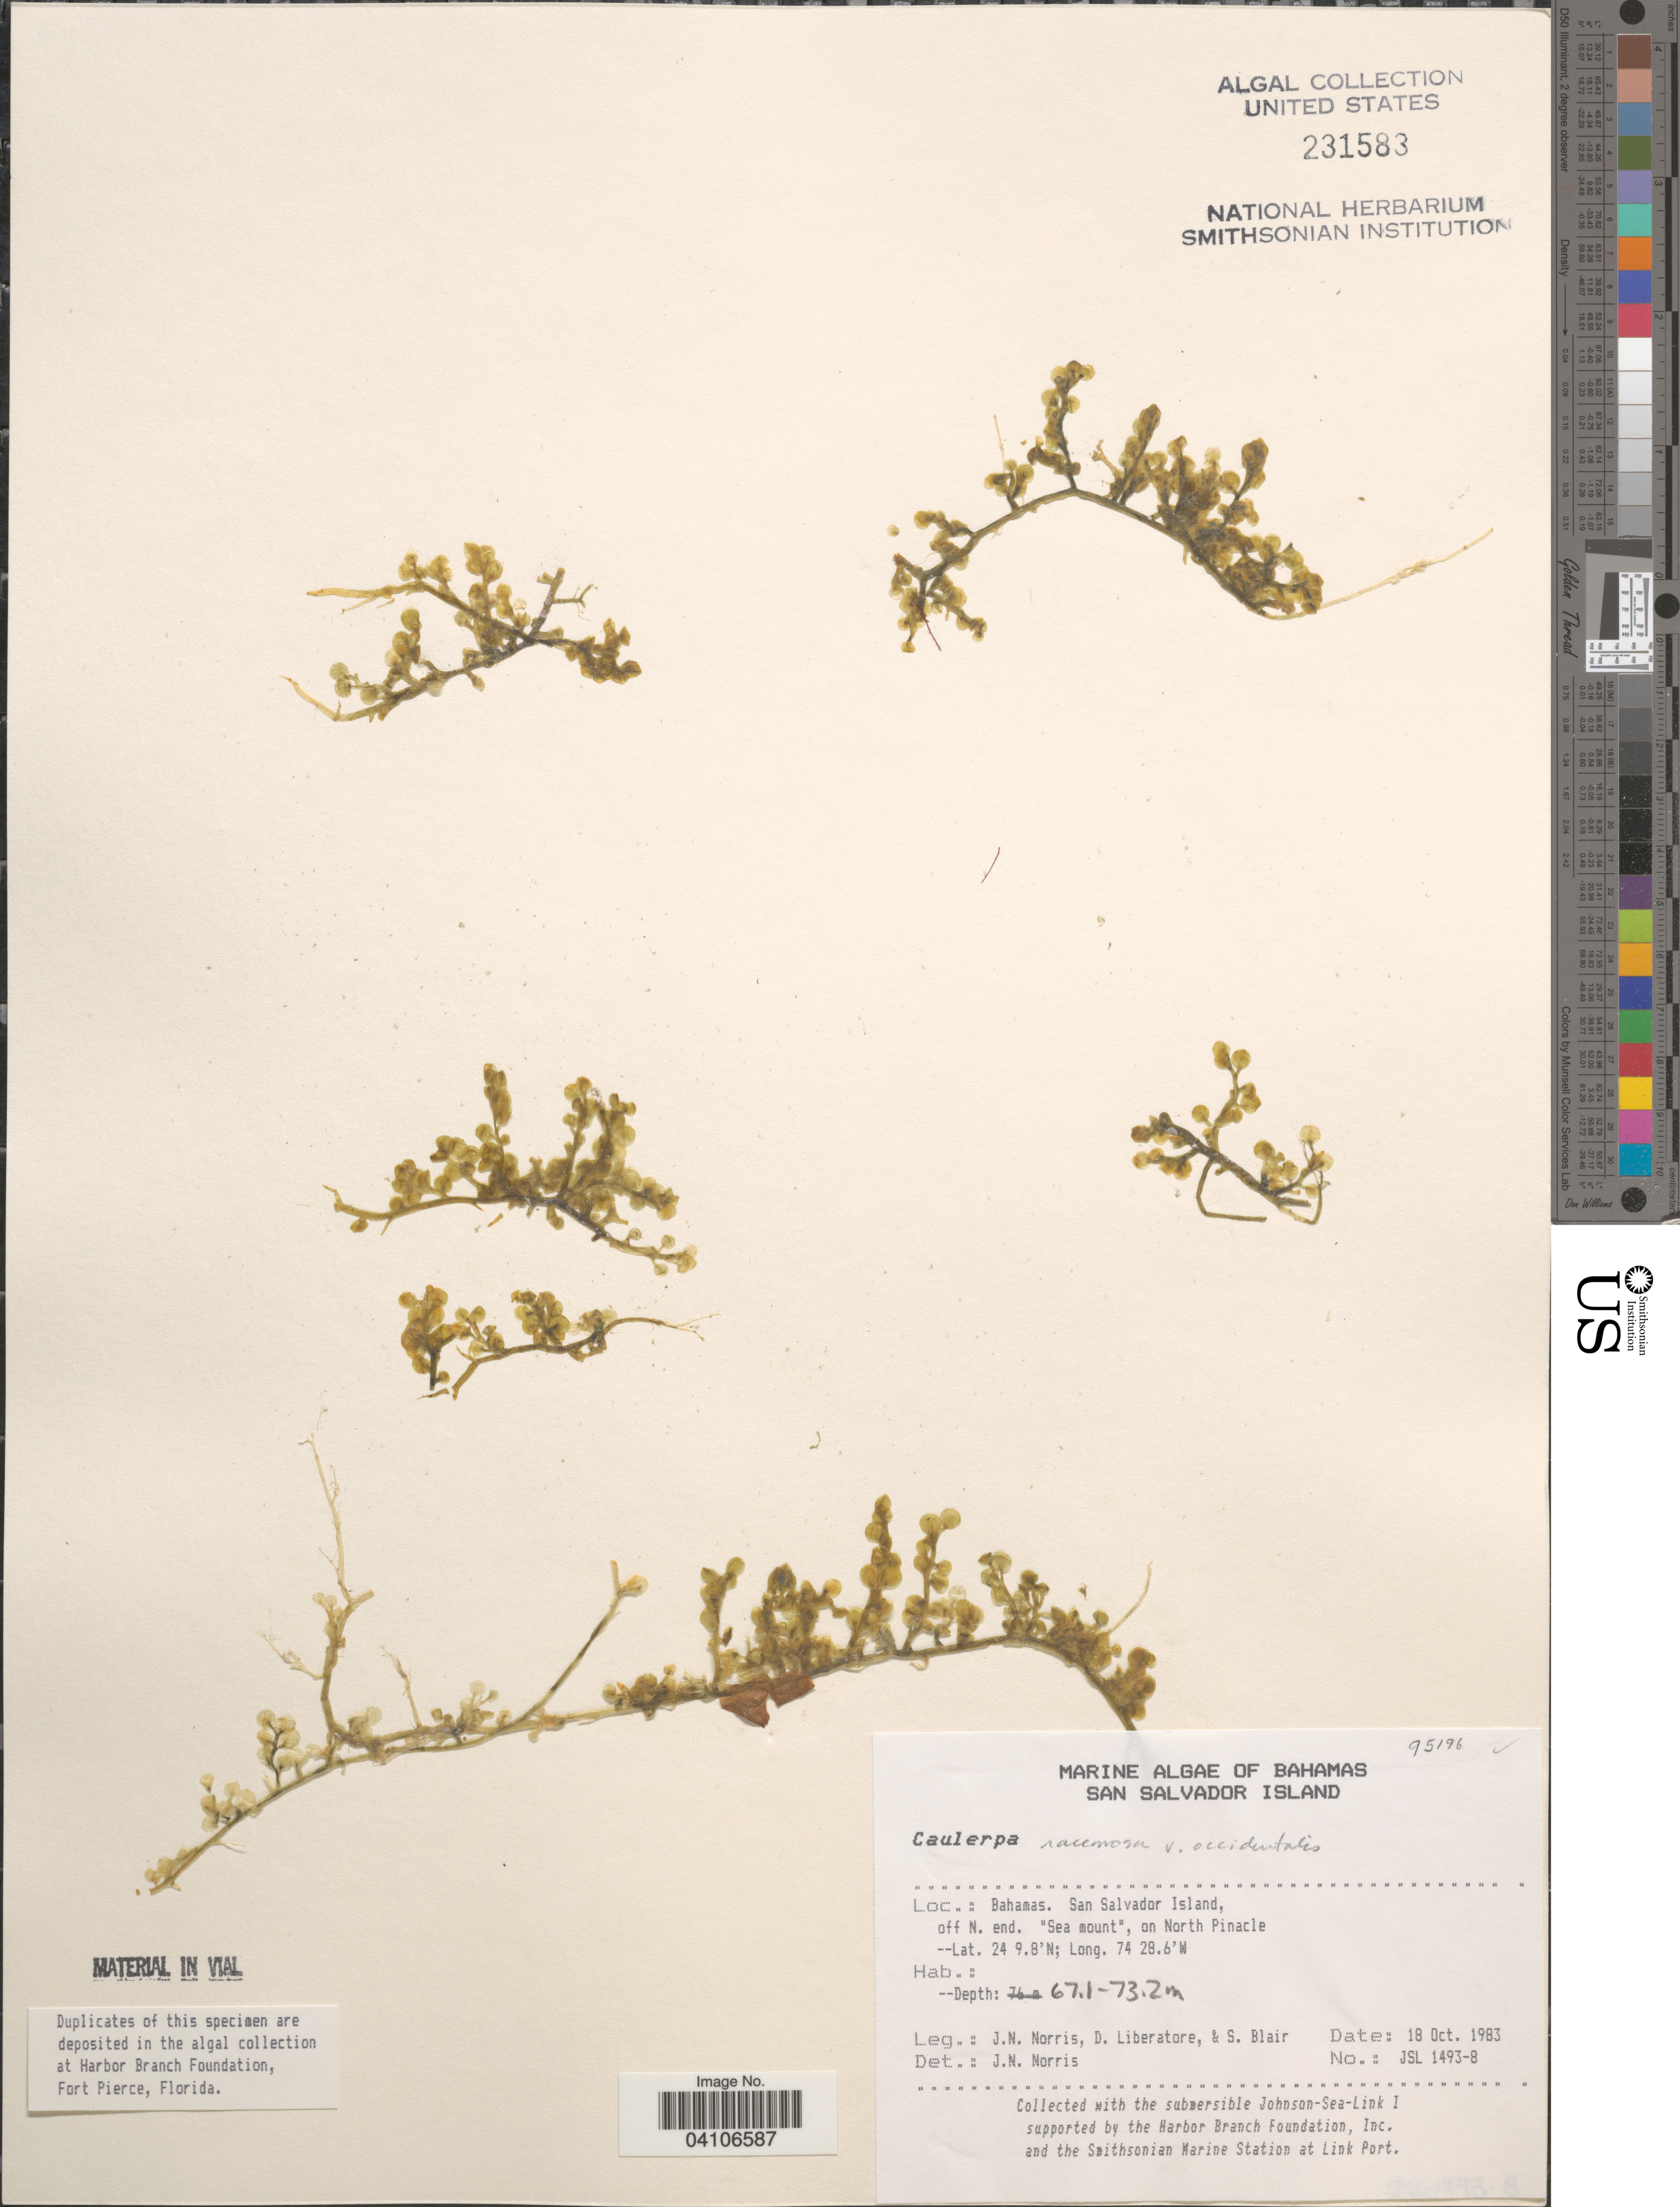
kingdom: Plantae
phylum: Chlorophyta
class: Ulvophyceae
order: Bryopsidales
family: Caulerpaceae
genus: Caulerpa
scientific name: Caulerpa racemosa var. occidentalis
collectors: J. Norris, D. Liberatore & S. M. Blair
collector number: JSL 1493-8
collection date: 1983-10-18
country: Bahamas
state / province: San Salvador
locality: San Salvador Island, off N. end. "Sea mount", on North Pinacle.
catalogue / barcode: US 231583